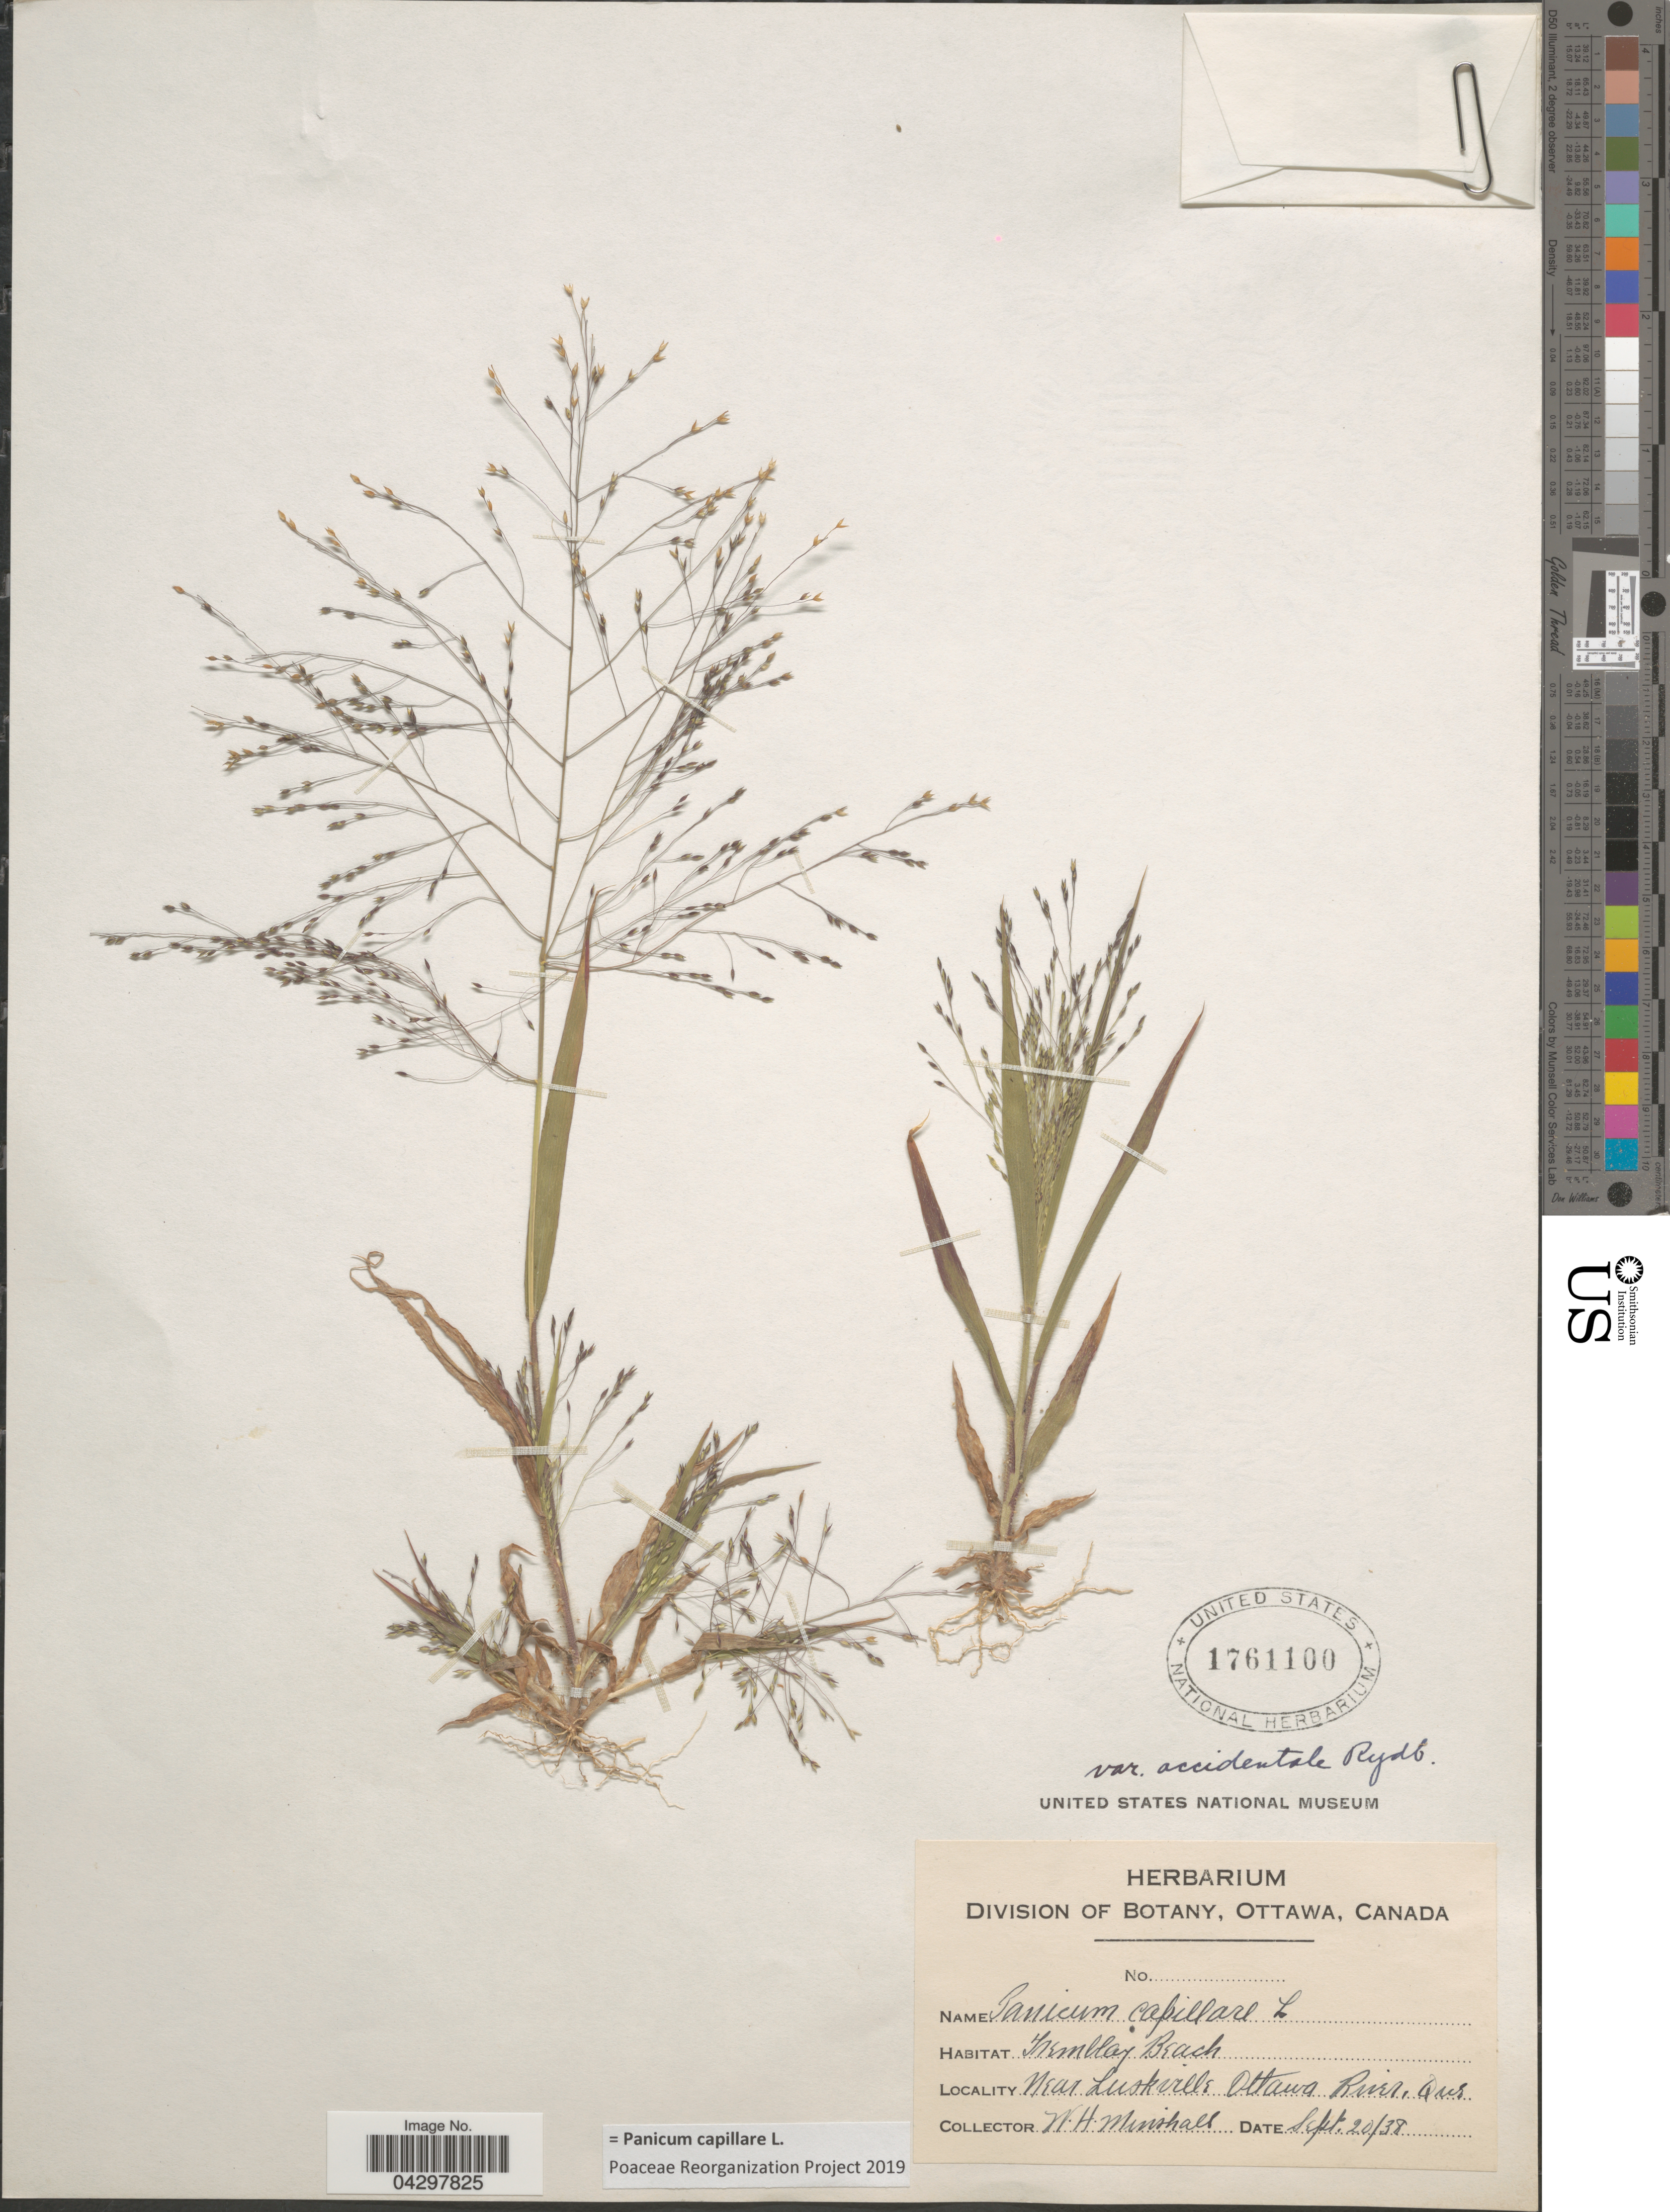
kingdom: Plantae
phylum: Tracheophyta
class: Liliopsida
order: Poales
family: Poaceae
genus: Panicum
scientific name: Panicum capillare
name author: L.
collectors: W. Minshall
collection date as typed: Transcribed d/m/y: 20/9/38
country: Canada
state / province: Quebec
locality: Trembley Beach. Near Luskville Ottawa River.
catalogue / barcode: US 1761100